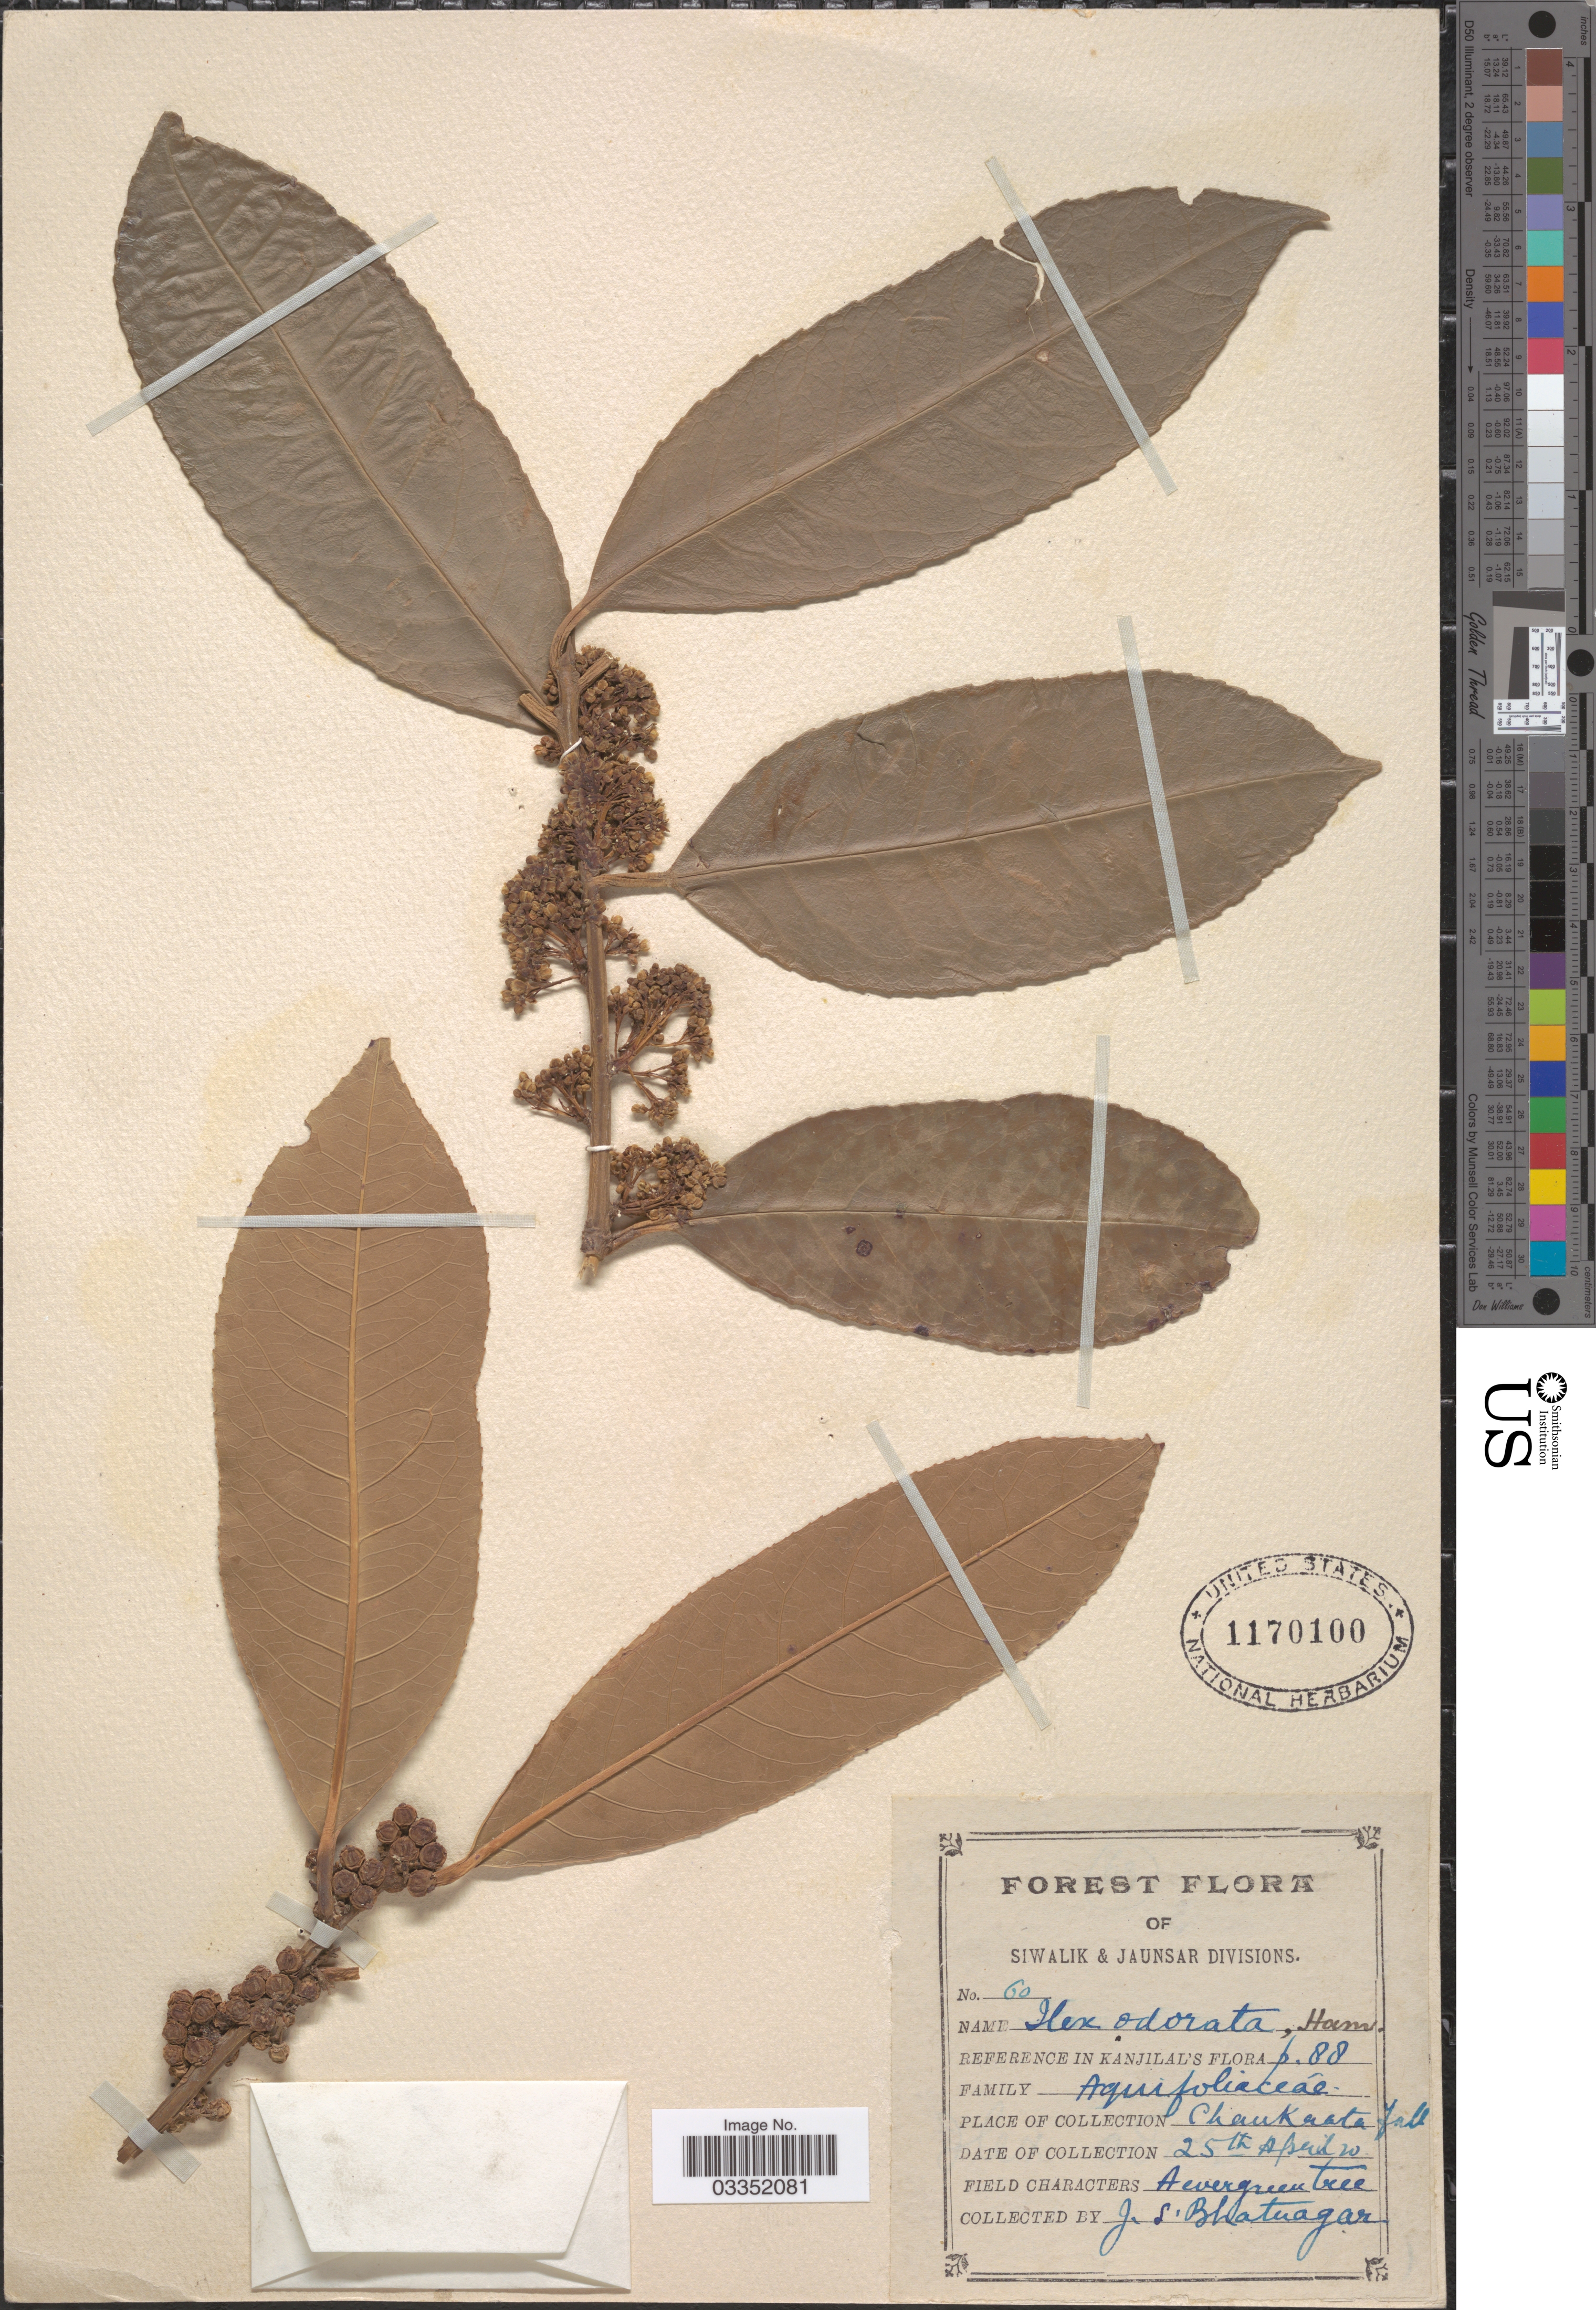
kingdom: Plantae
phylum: Tracheophyta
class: Magnoliopsida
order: Aquifoliales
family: Aquifoliaceae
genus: Ilex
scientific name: Ilex odorata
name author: Ham.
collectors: J. Bhatuagar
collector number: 60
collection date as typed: Transcribed d/m/y: 25/4/20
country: India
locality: Siwalik & Jaunsar Divisions;. Chankrata Fall.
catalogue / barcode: US 1170100